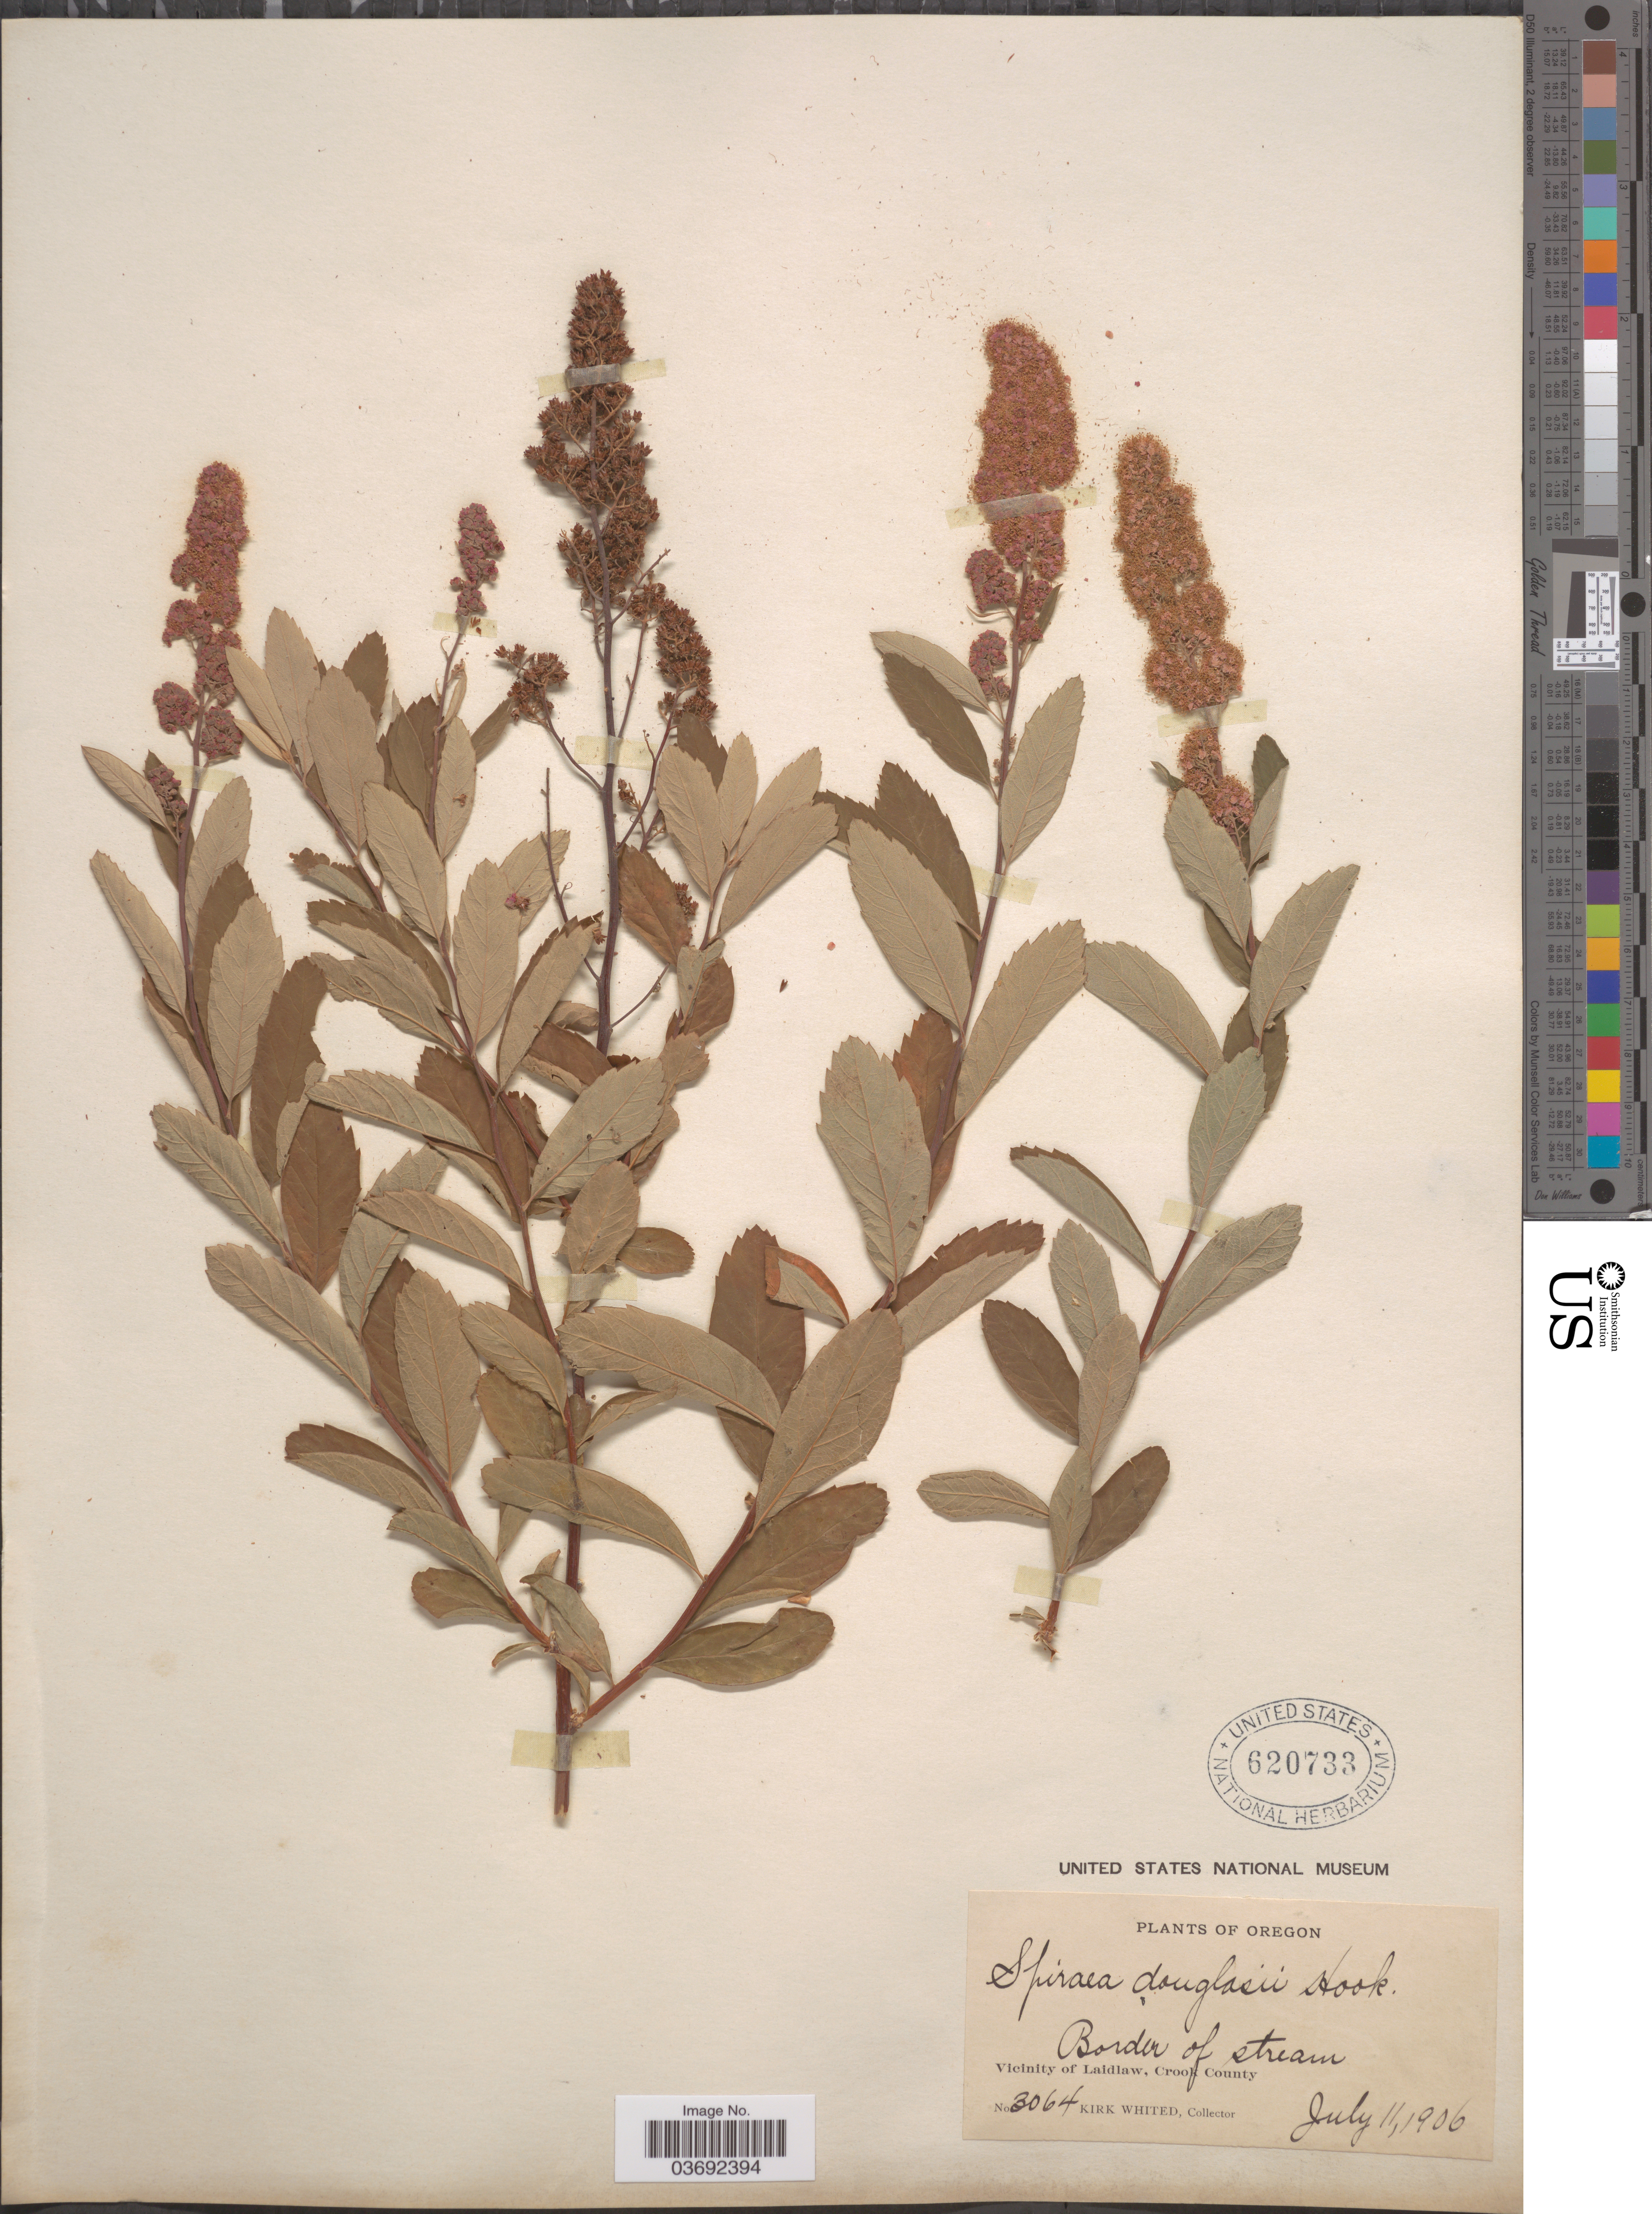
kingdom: Plantae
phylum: Tracheophyta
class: Magnoliopsida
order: Rosales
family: Rosaceae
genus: Spiraea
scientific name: Spiraea douglasii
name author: Hook.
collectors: K. Whited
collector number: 3064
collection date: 1906-07-11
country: United States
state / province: Oregon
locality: Border of stream. Vicinity of Laidlaw, Crook County.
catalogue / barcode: US 620733